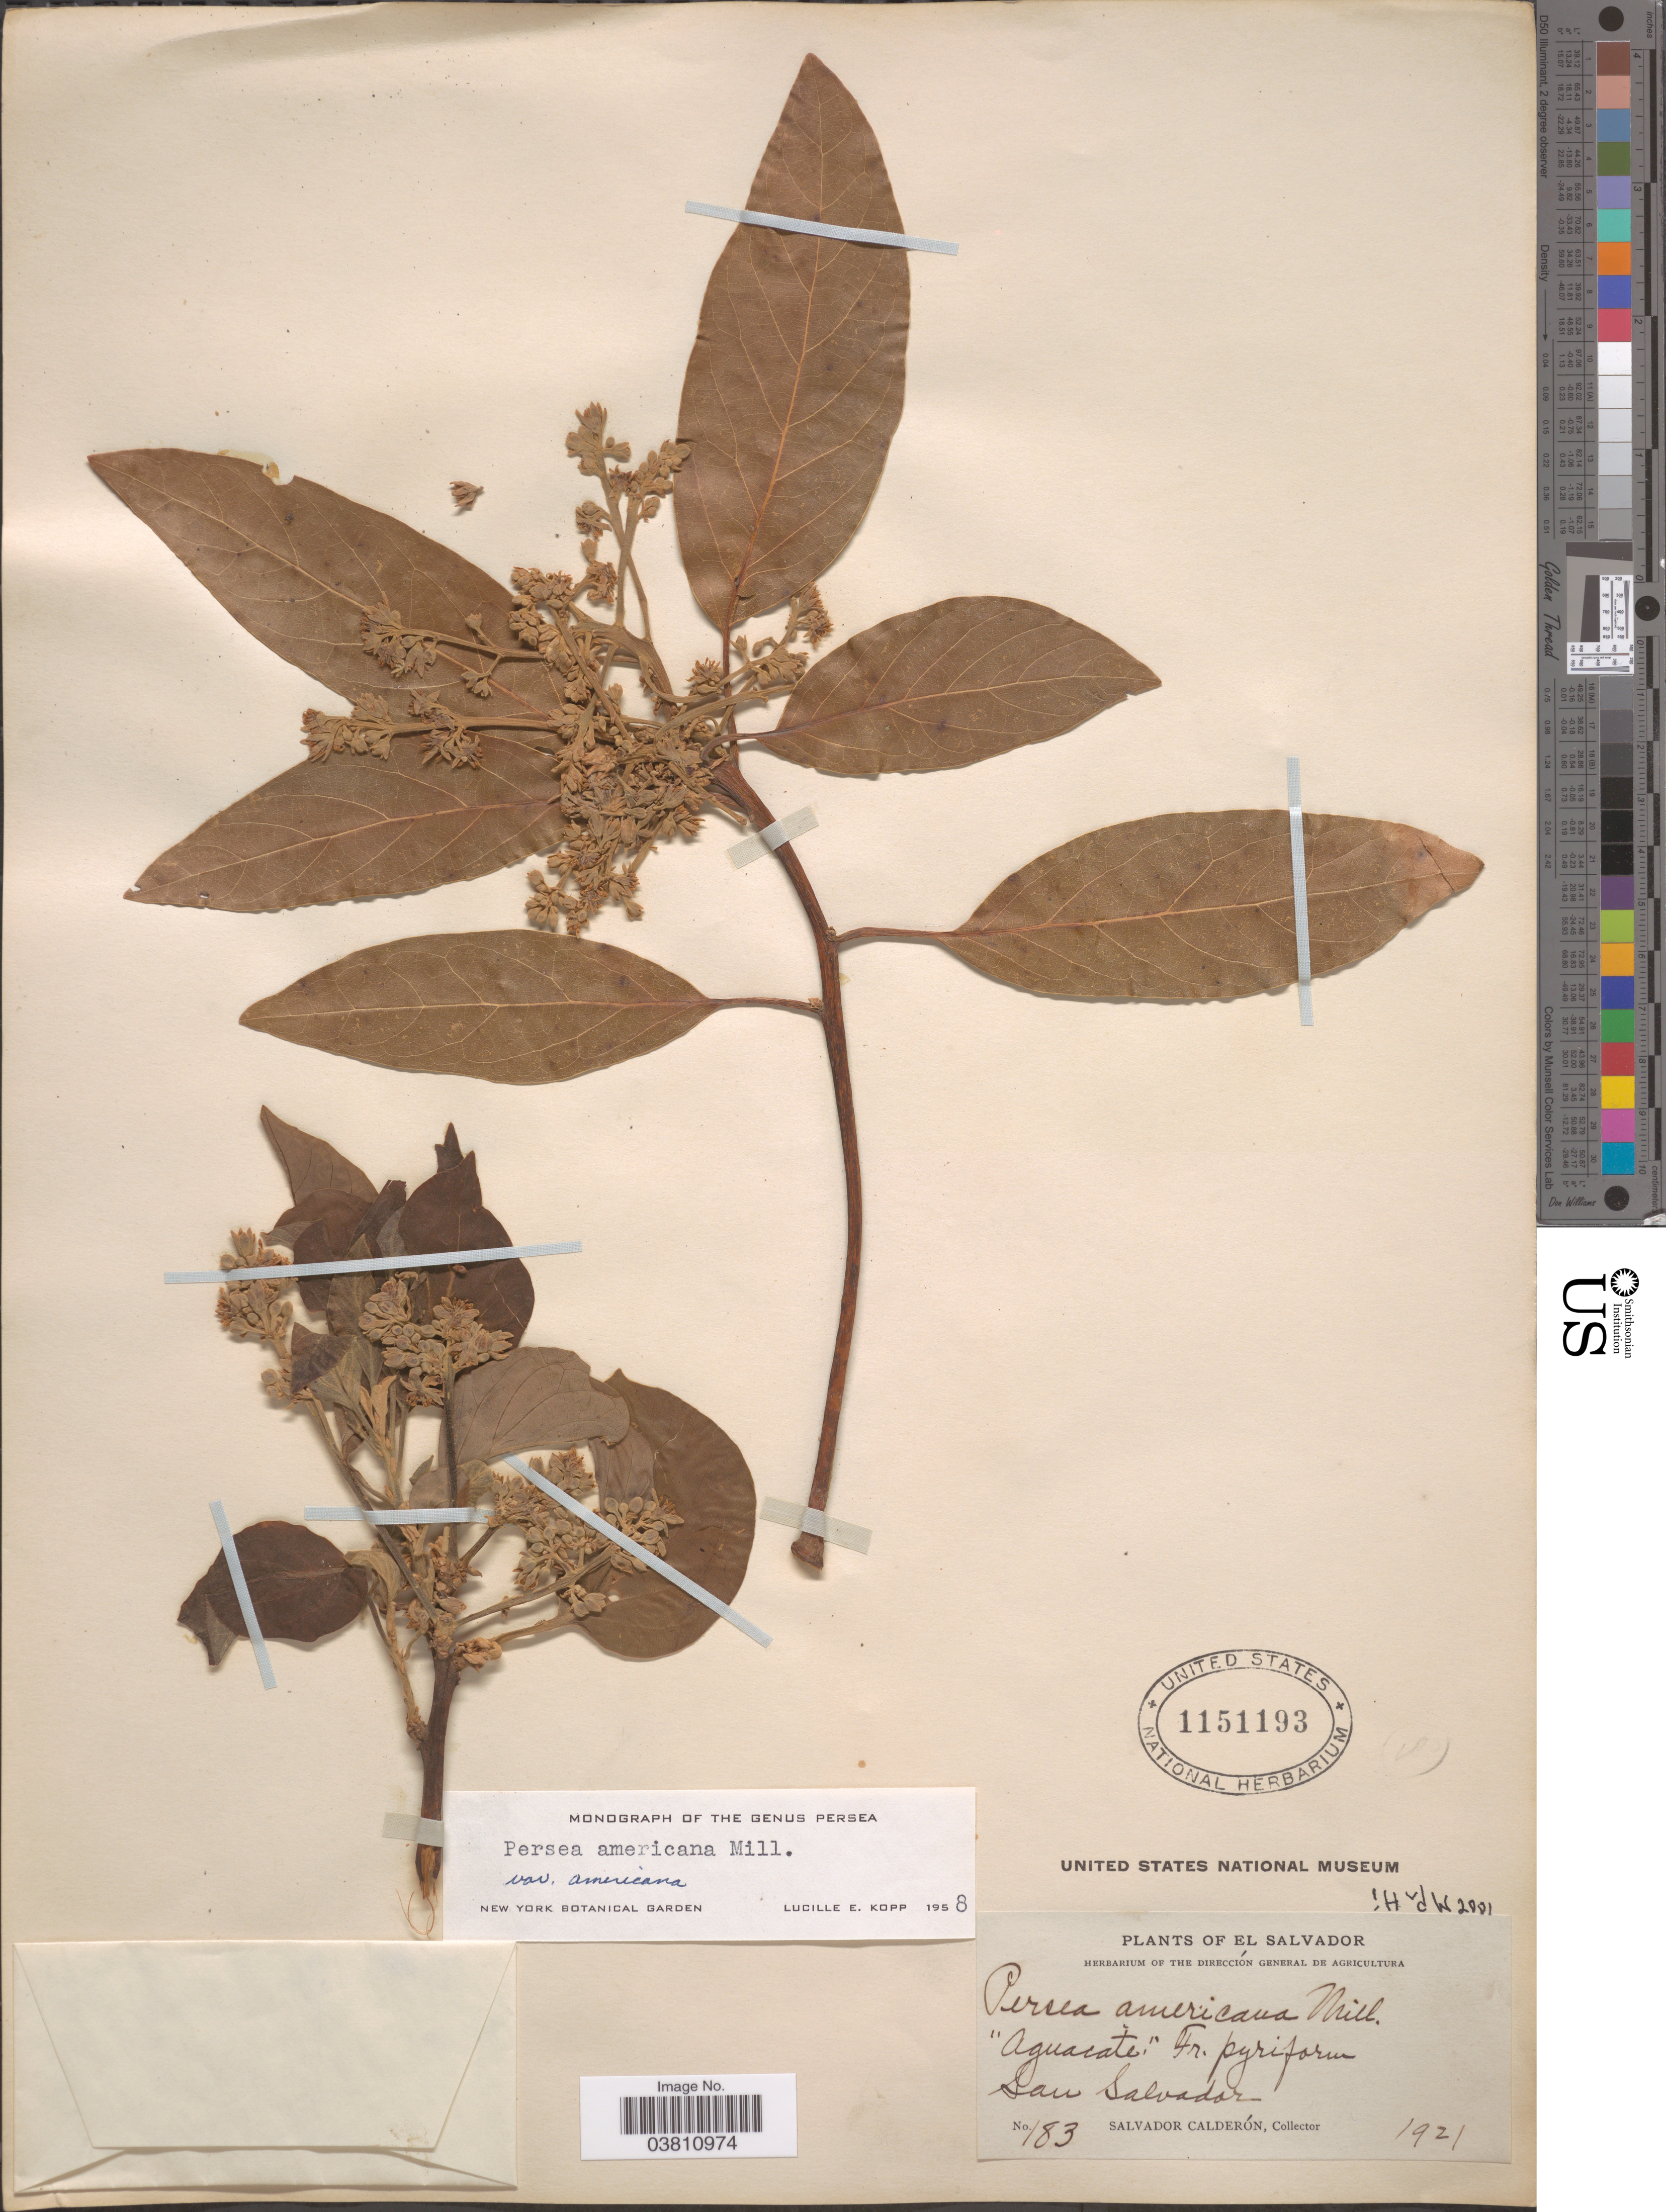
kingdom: Plantae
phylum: Tracheophyta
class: Magnoliopsida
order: Laurales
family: Lauraceae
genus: Persea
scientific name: Persea americana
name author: Mill.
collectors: S. Calderón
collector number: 183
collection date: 1921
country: El Salvador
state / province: San Salvador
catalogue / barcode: US 1151193